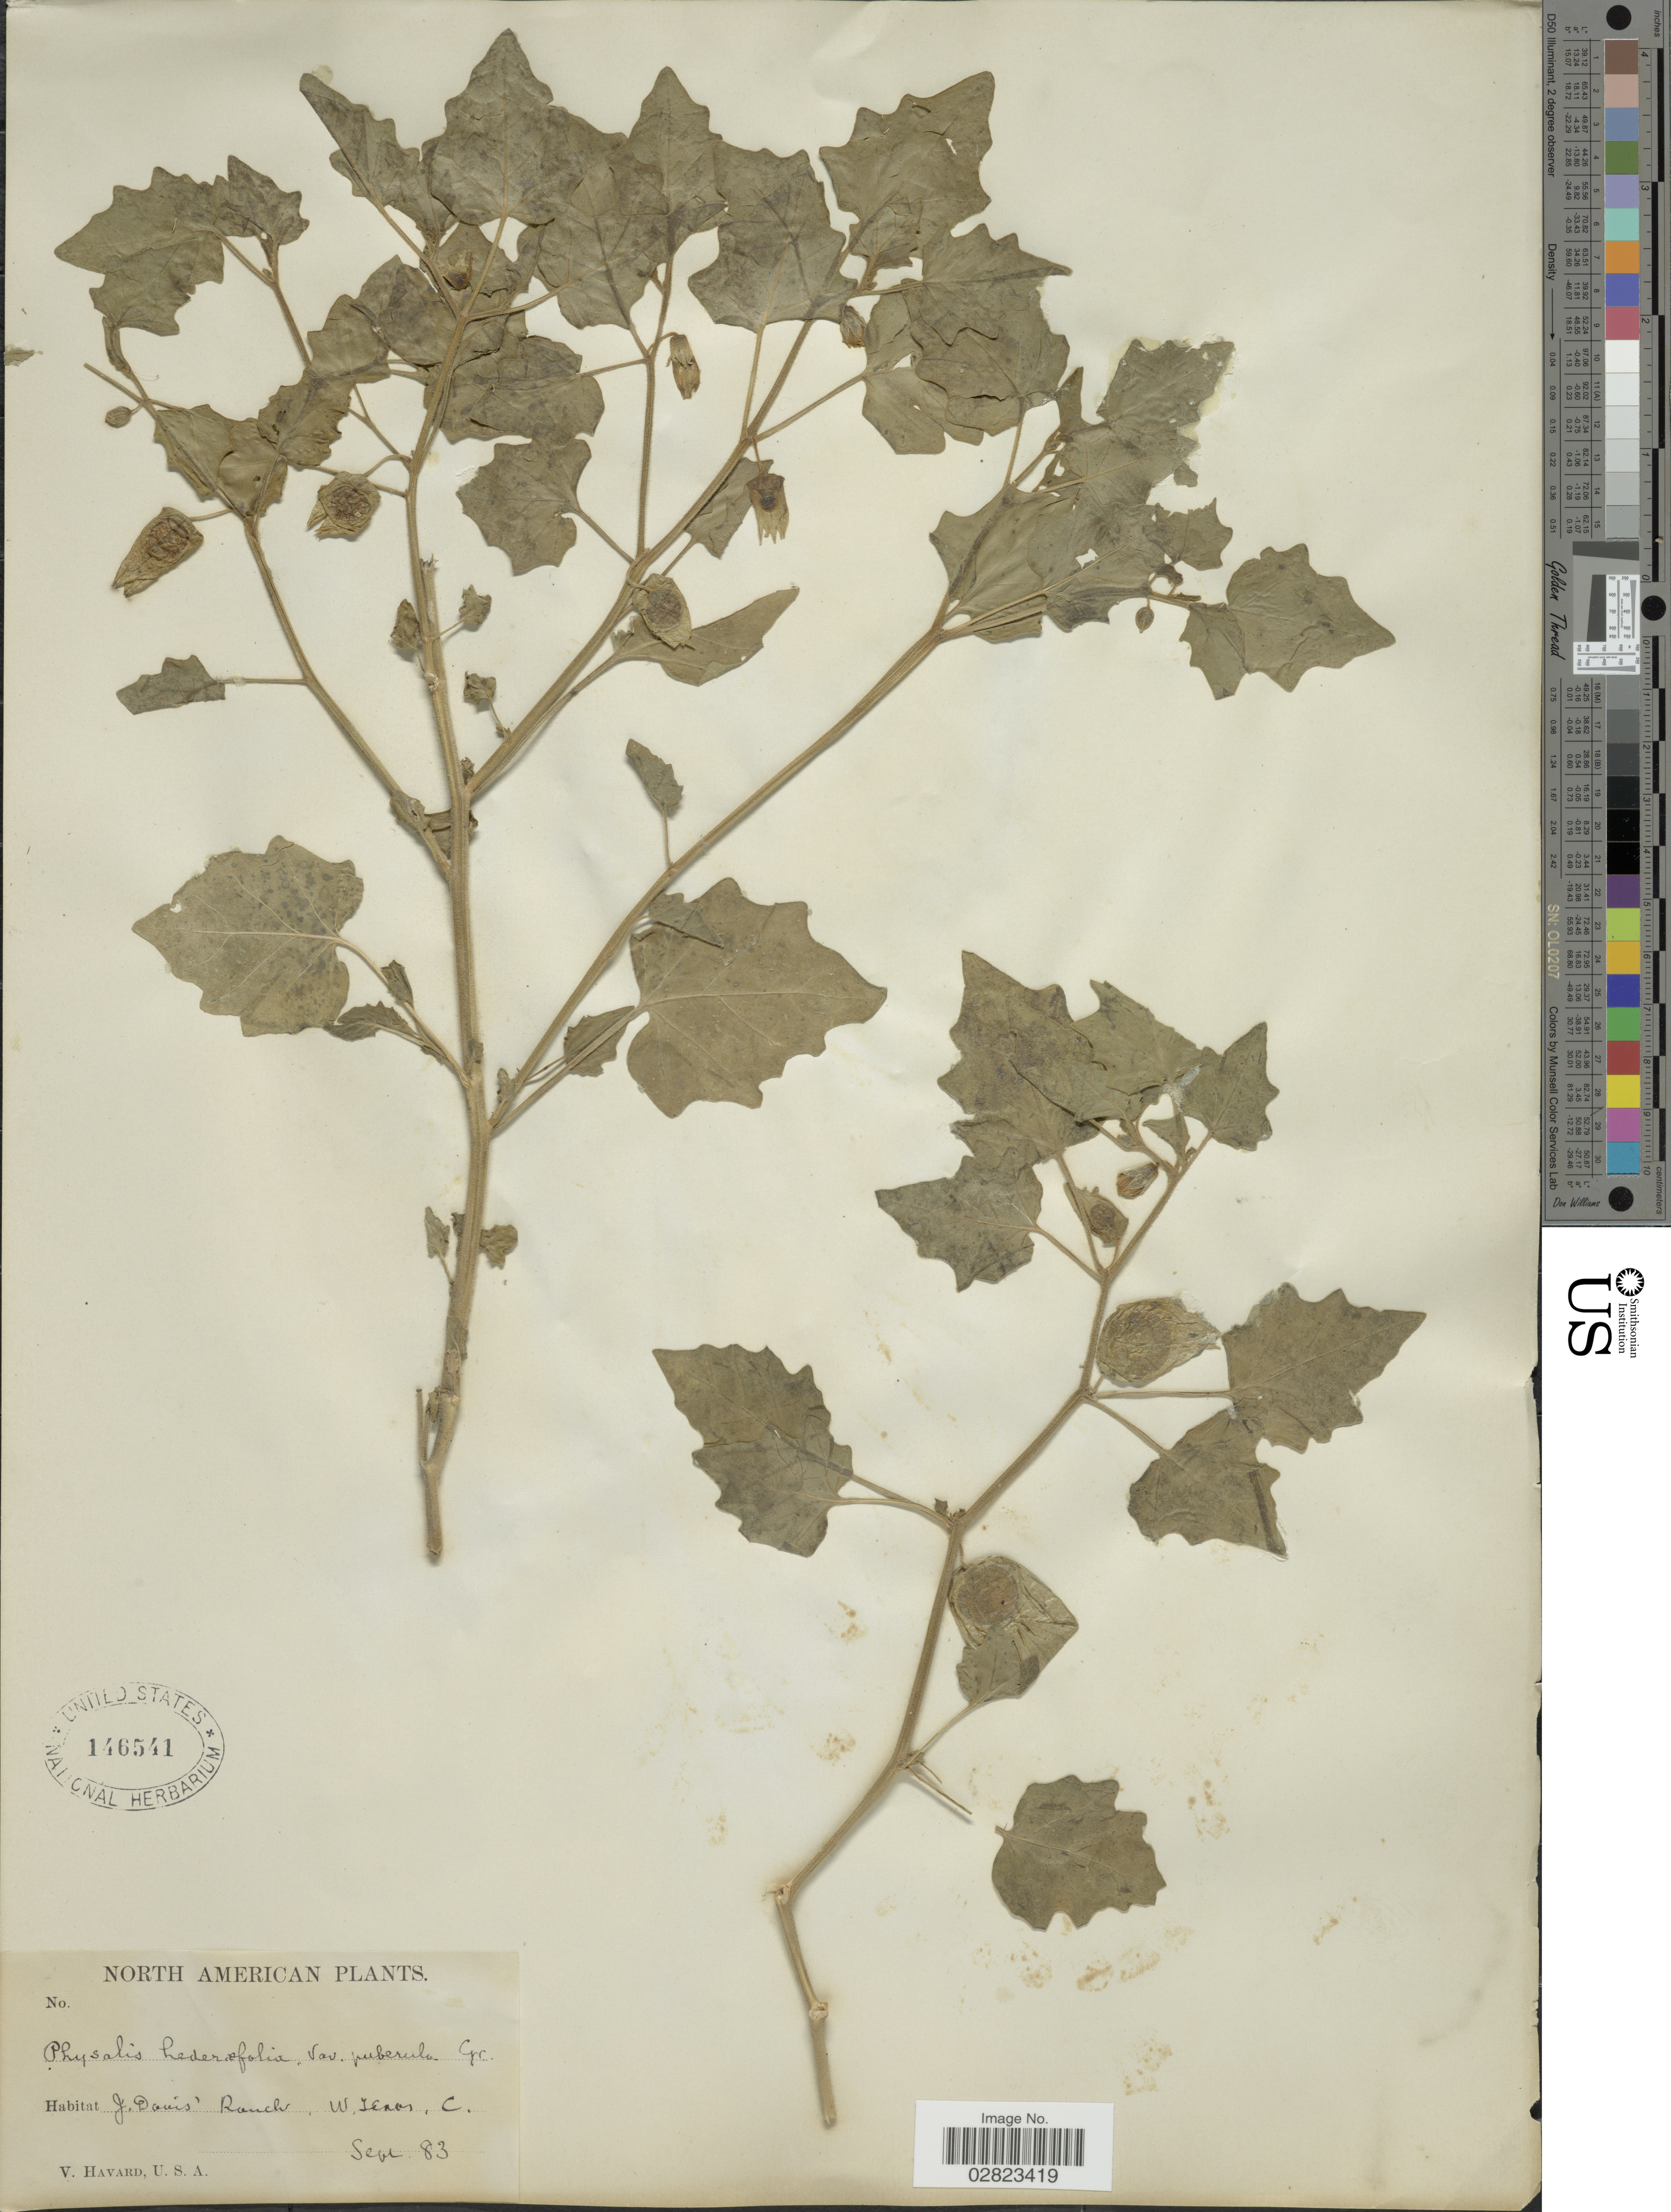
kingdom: Plantae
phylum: Tracheophyta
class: Magnoliopsida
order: Solanales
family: Solanaceae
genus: Physalis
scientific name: Physalis hederifolia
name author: A. Gray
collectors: V. Havard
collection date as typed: Transcribed d/m/y: /9/83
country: United States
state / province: Texas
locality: J. Davis' Ranch, W. Texas, C.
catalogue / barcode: US 146541